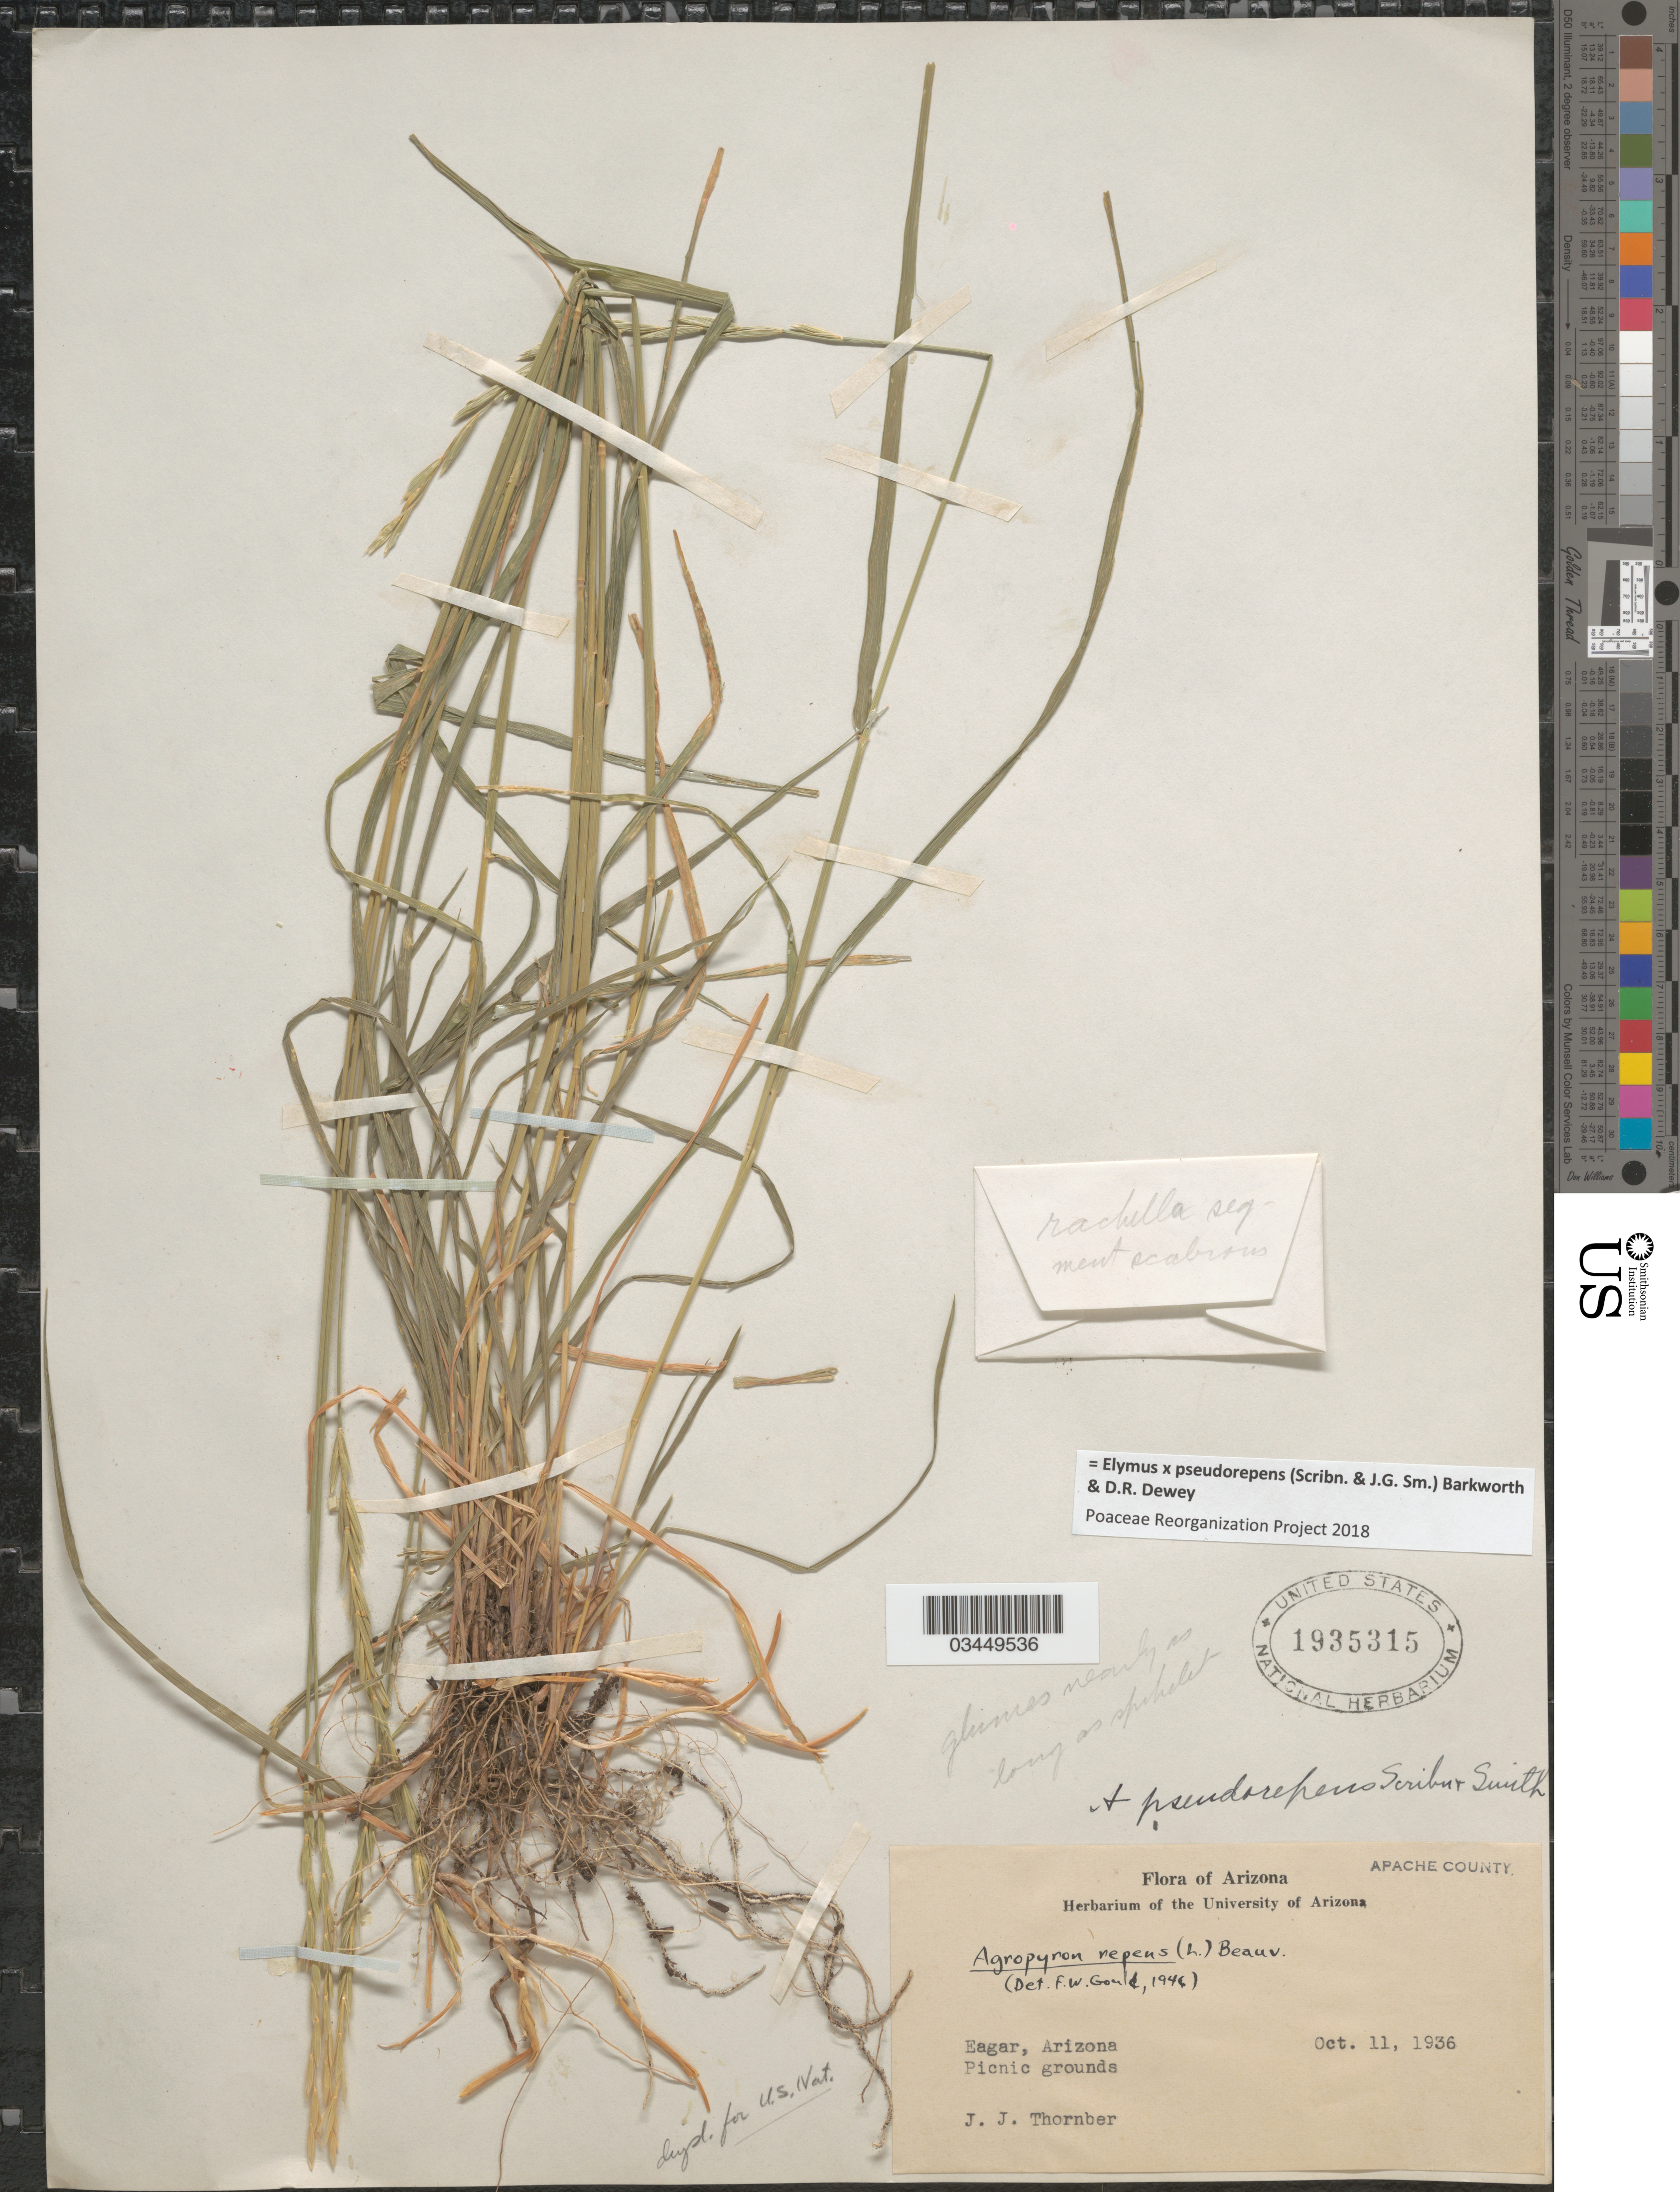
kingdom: Plantae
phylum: Tracheophyta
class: Liliopsida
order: Poales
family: Poaceae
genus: Elymus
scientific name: Elymus x pseudorepens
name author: (Scribn. & J.G. Sm.) Barkworth & Dewey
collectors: J. Thornber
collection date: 1936-10-11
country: United States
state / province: Arizona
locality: Apache County. Eagar. Picnic grounds.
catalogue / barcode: US 1935315